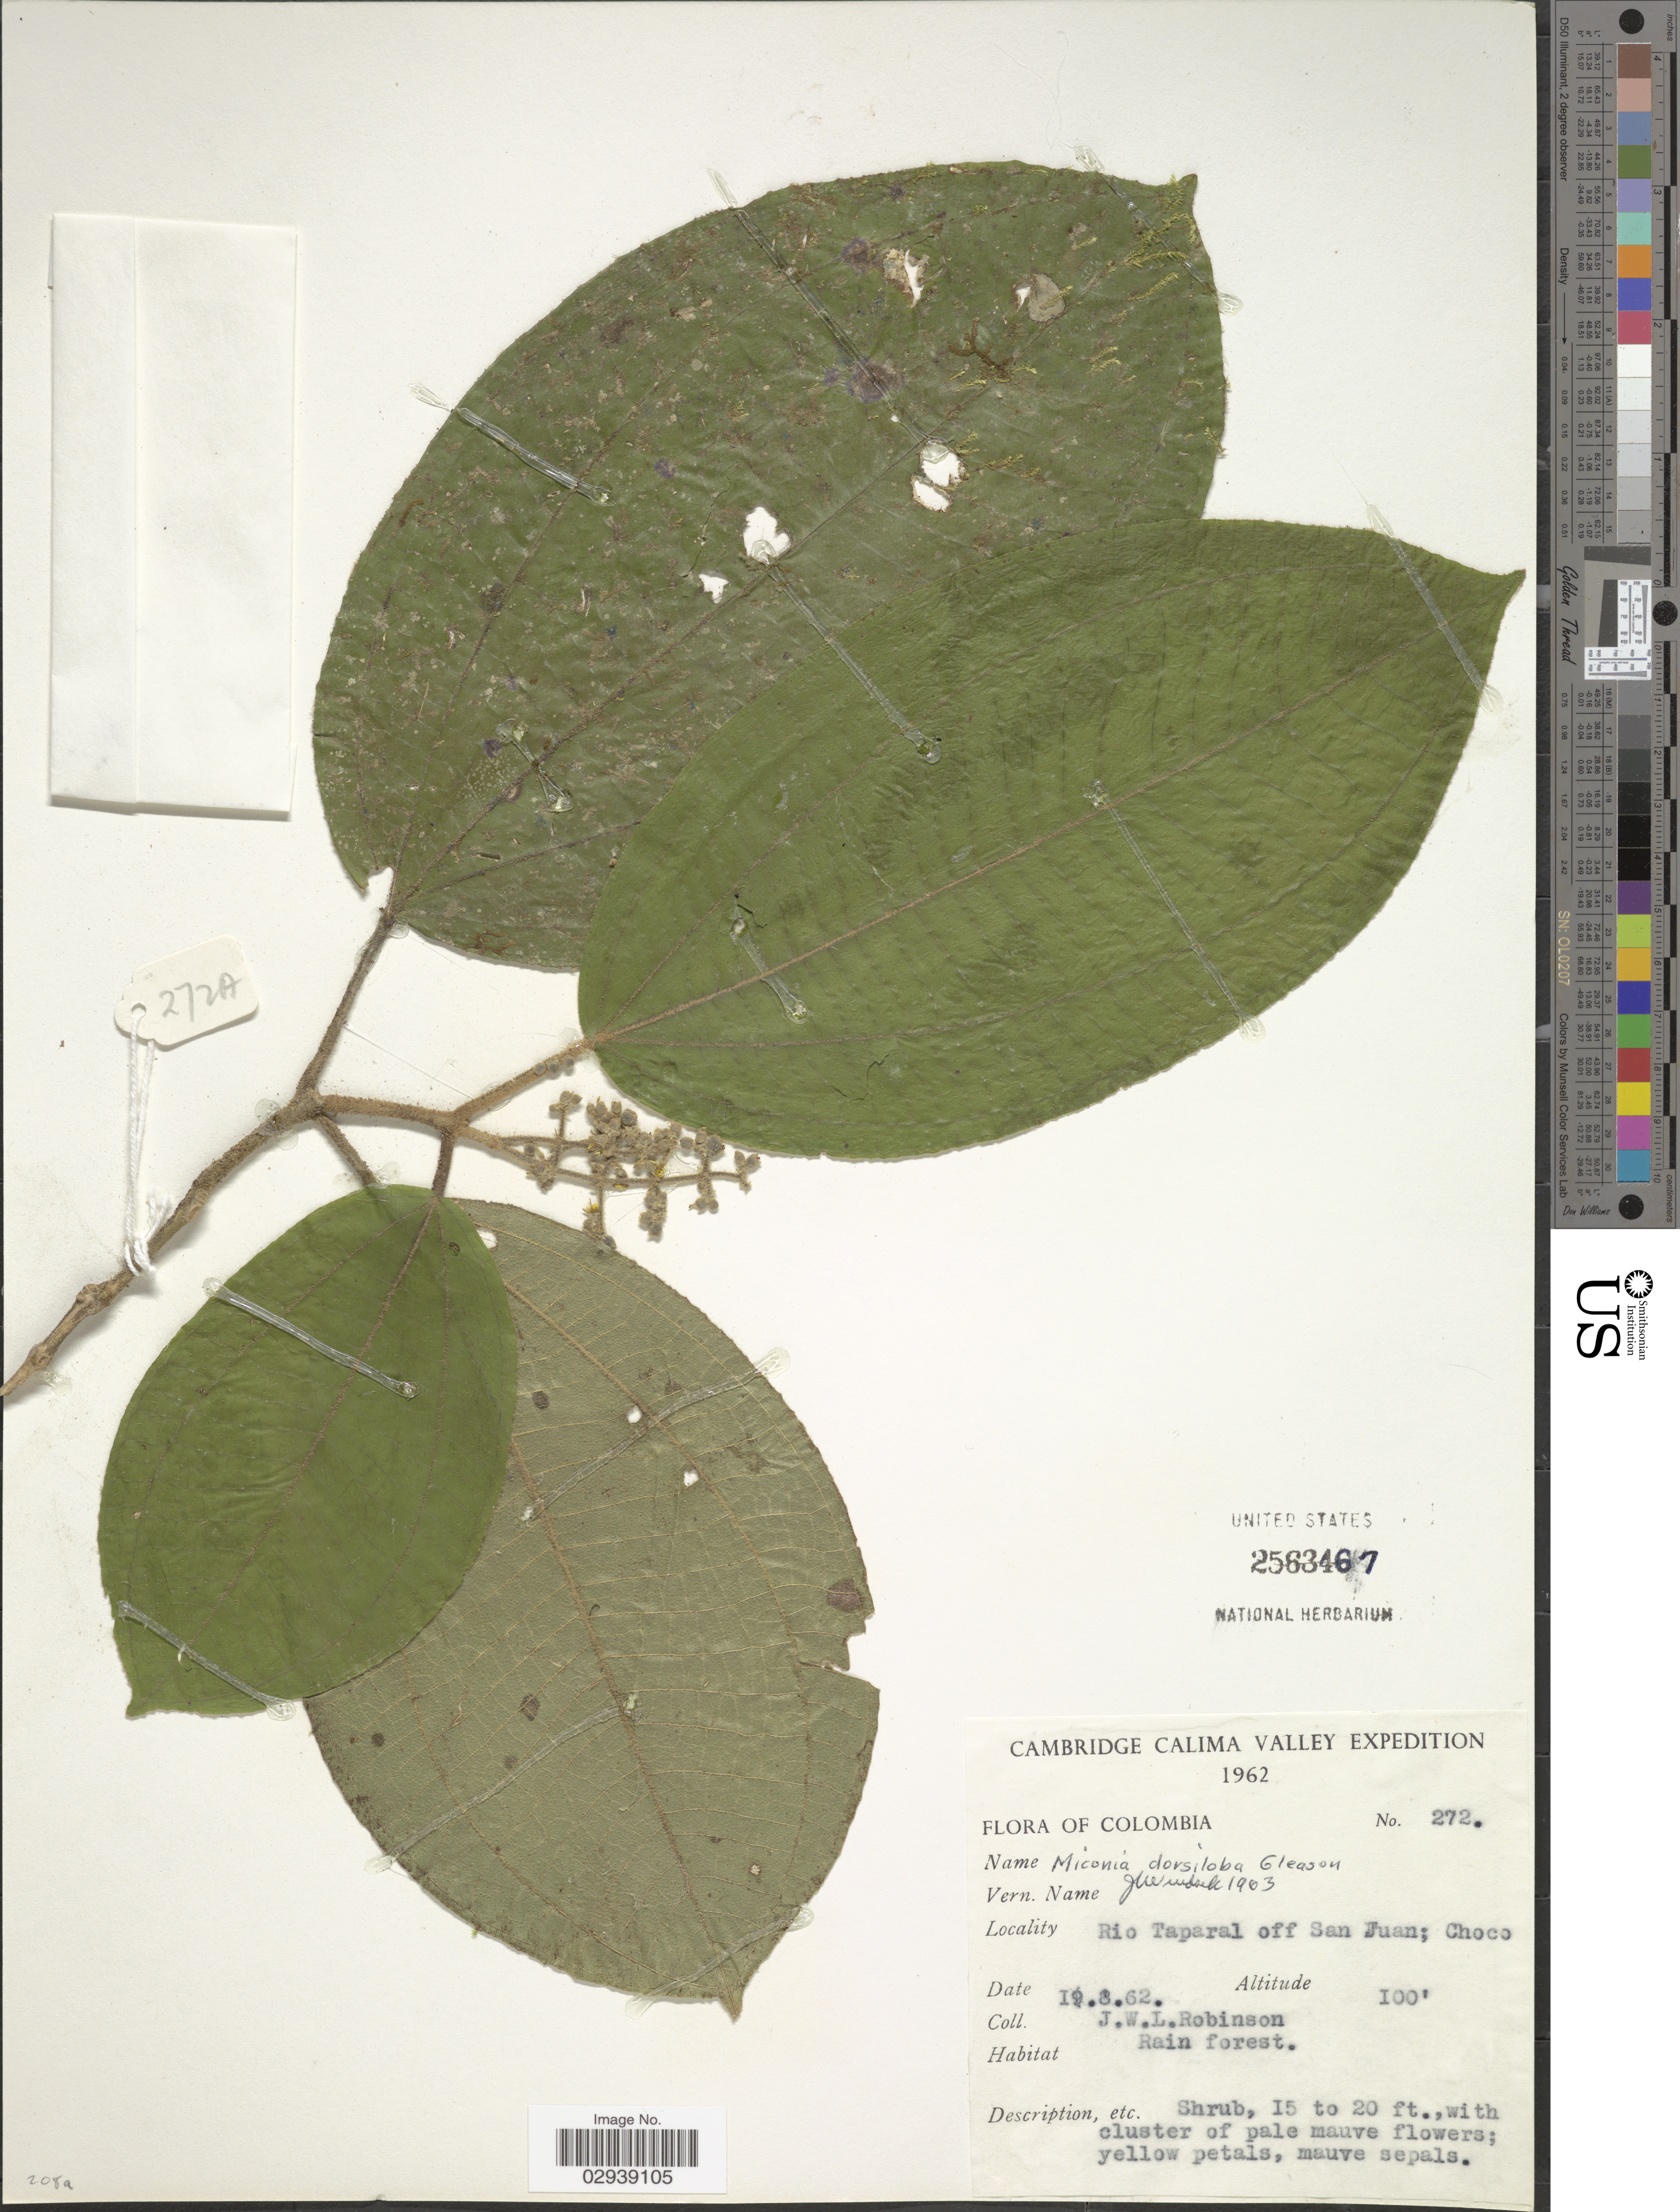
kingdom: Plantae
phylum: Tracheophyta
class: Magnoliopsida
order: Myrtales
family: Melastomataceae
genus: Miconia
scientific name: Miconia dorsiloba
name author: Gleason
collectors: J. W. Robinson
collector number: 272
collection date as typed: Transcribed d/m/y: 19/8/62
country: Colombia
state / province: Chocó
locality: Rio Taparal off San Juan.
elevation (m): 30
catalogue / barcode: US 2563467